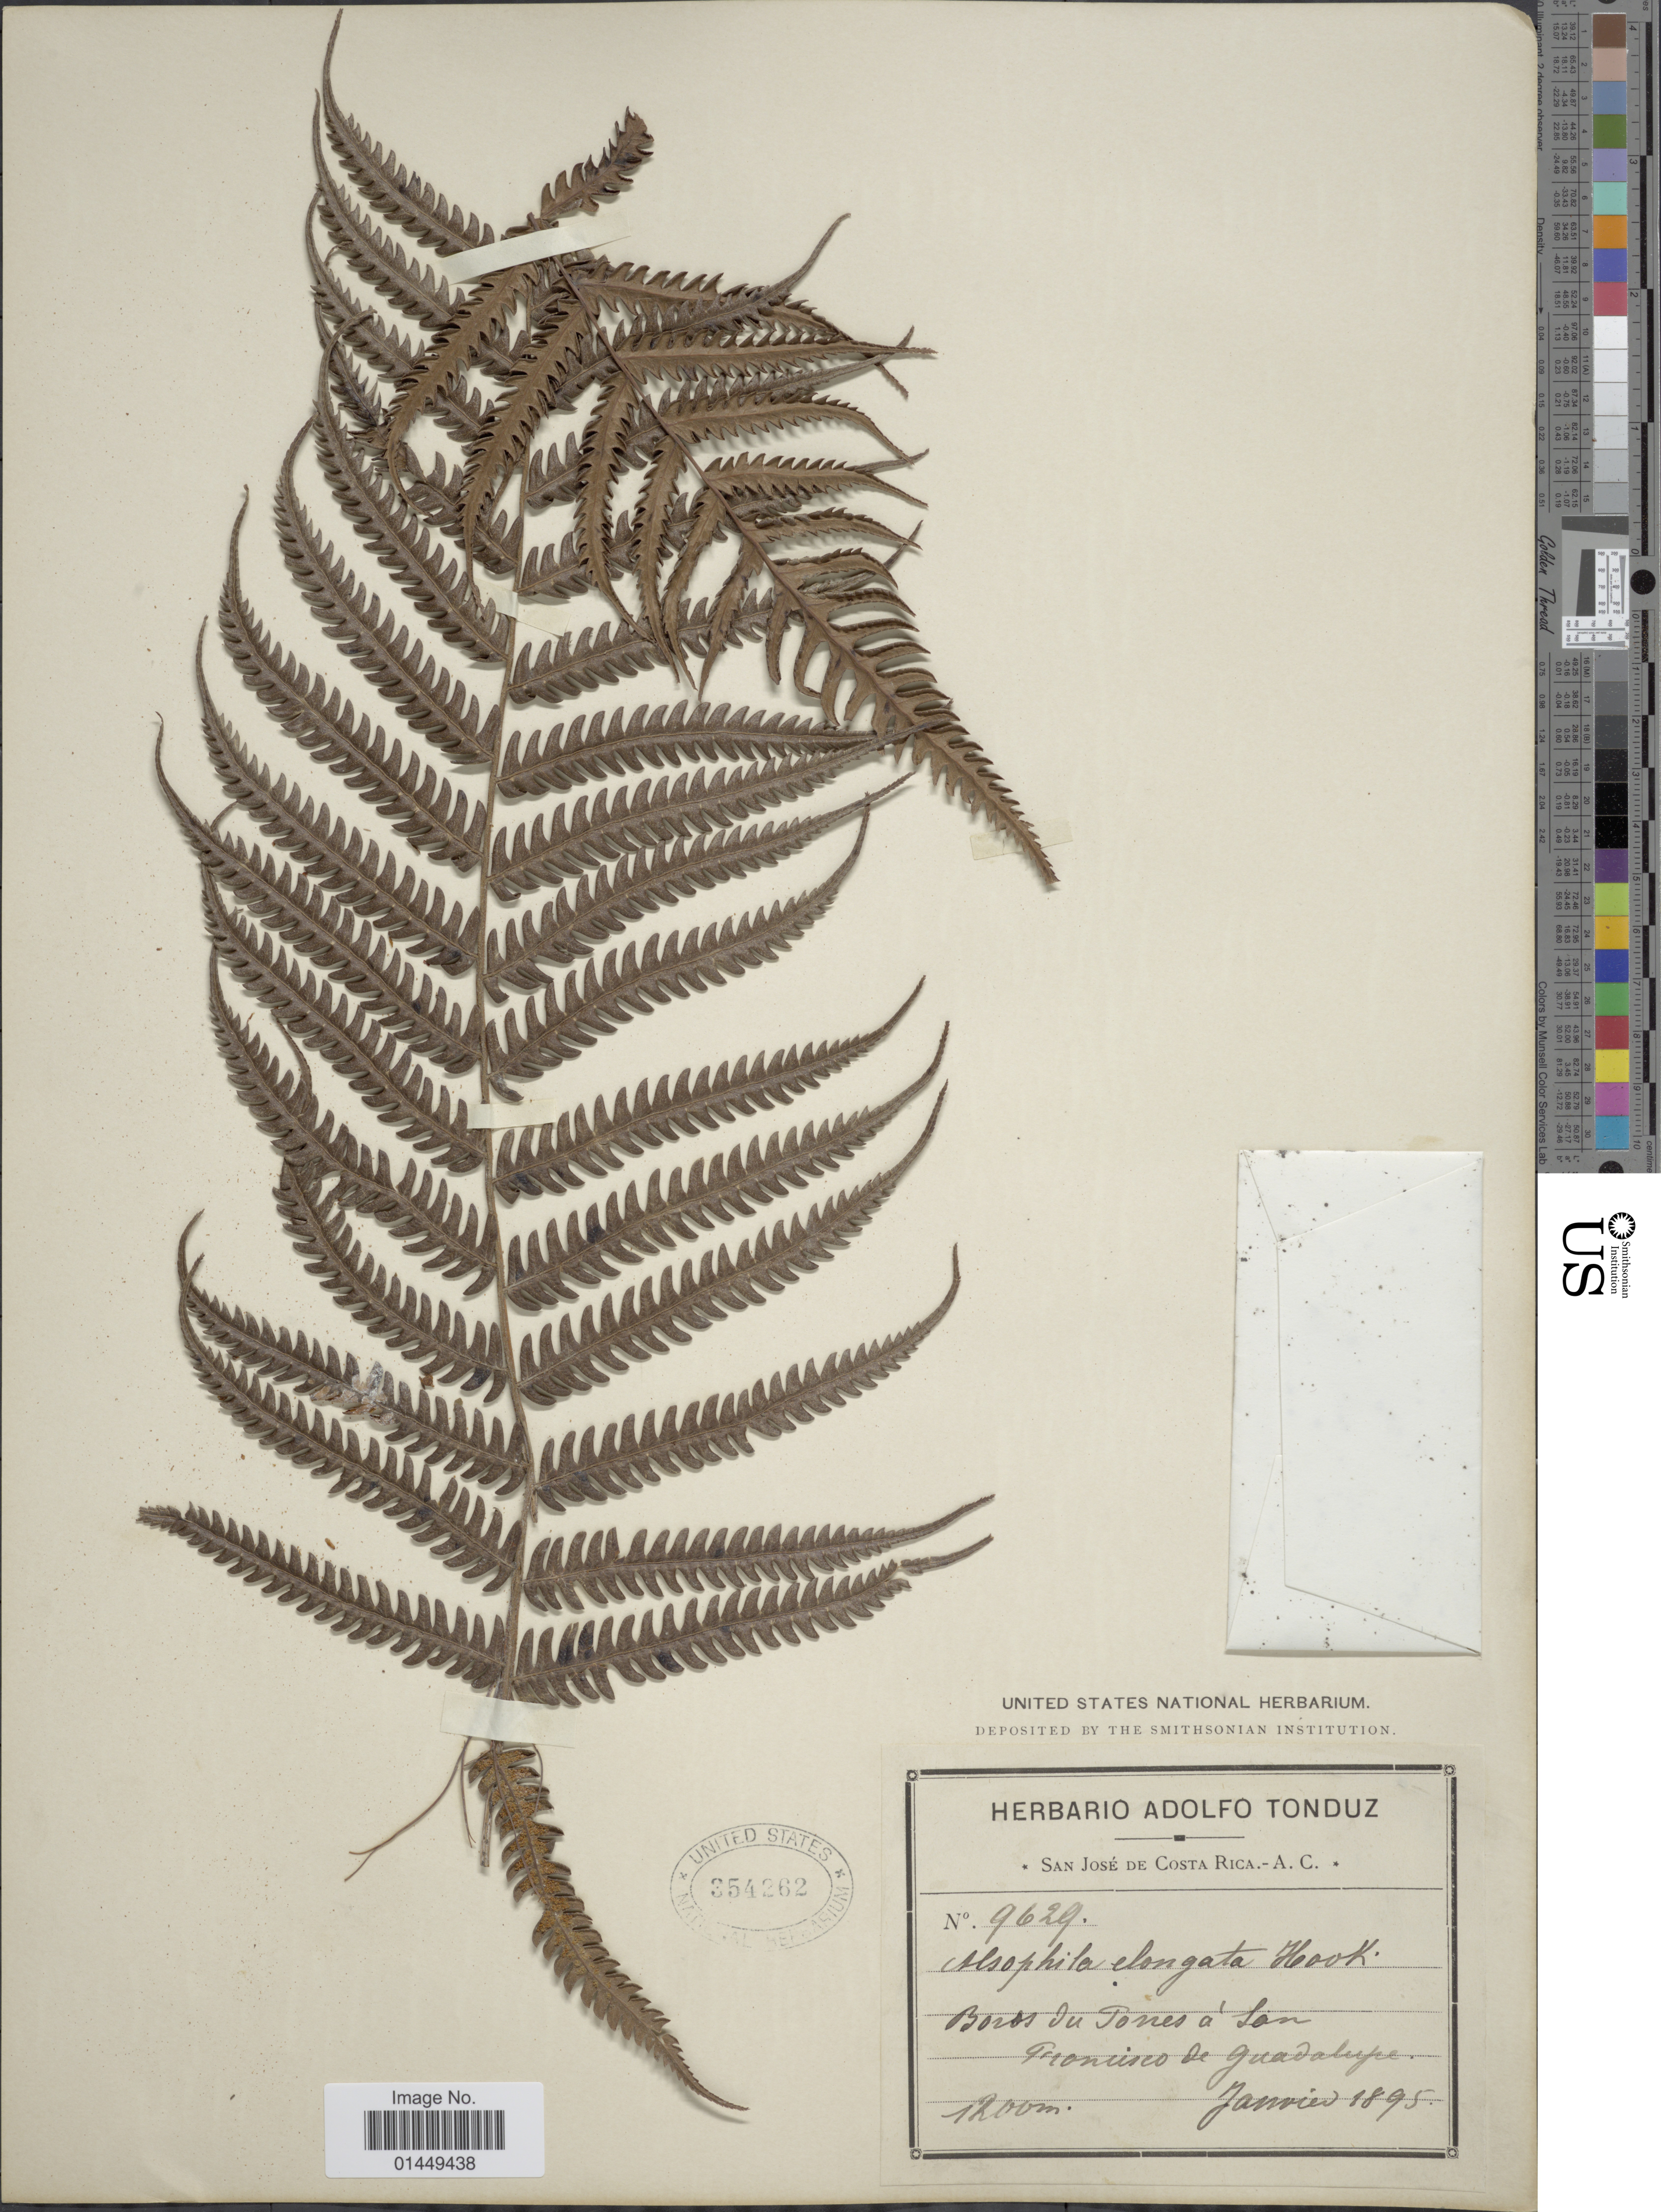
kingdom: Plantae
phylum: Tracheophyta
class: Polypodiopsida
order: Cyatheales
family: Cyatheaceae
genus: Cyathea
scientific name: Cyathea poeppigii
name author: (Hook.) Domin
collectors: ex Herb. Adolfo Tonduz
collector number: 9629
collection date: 1895-01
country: Costa Rica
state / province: San José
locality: San Jose de Costa Rica, A. C. Bords du Tones a San Francisco a Guadalupe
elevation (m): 1200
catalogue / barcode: US 354262